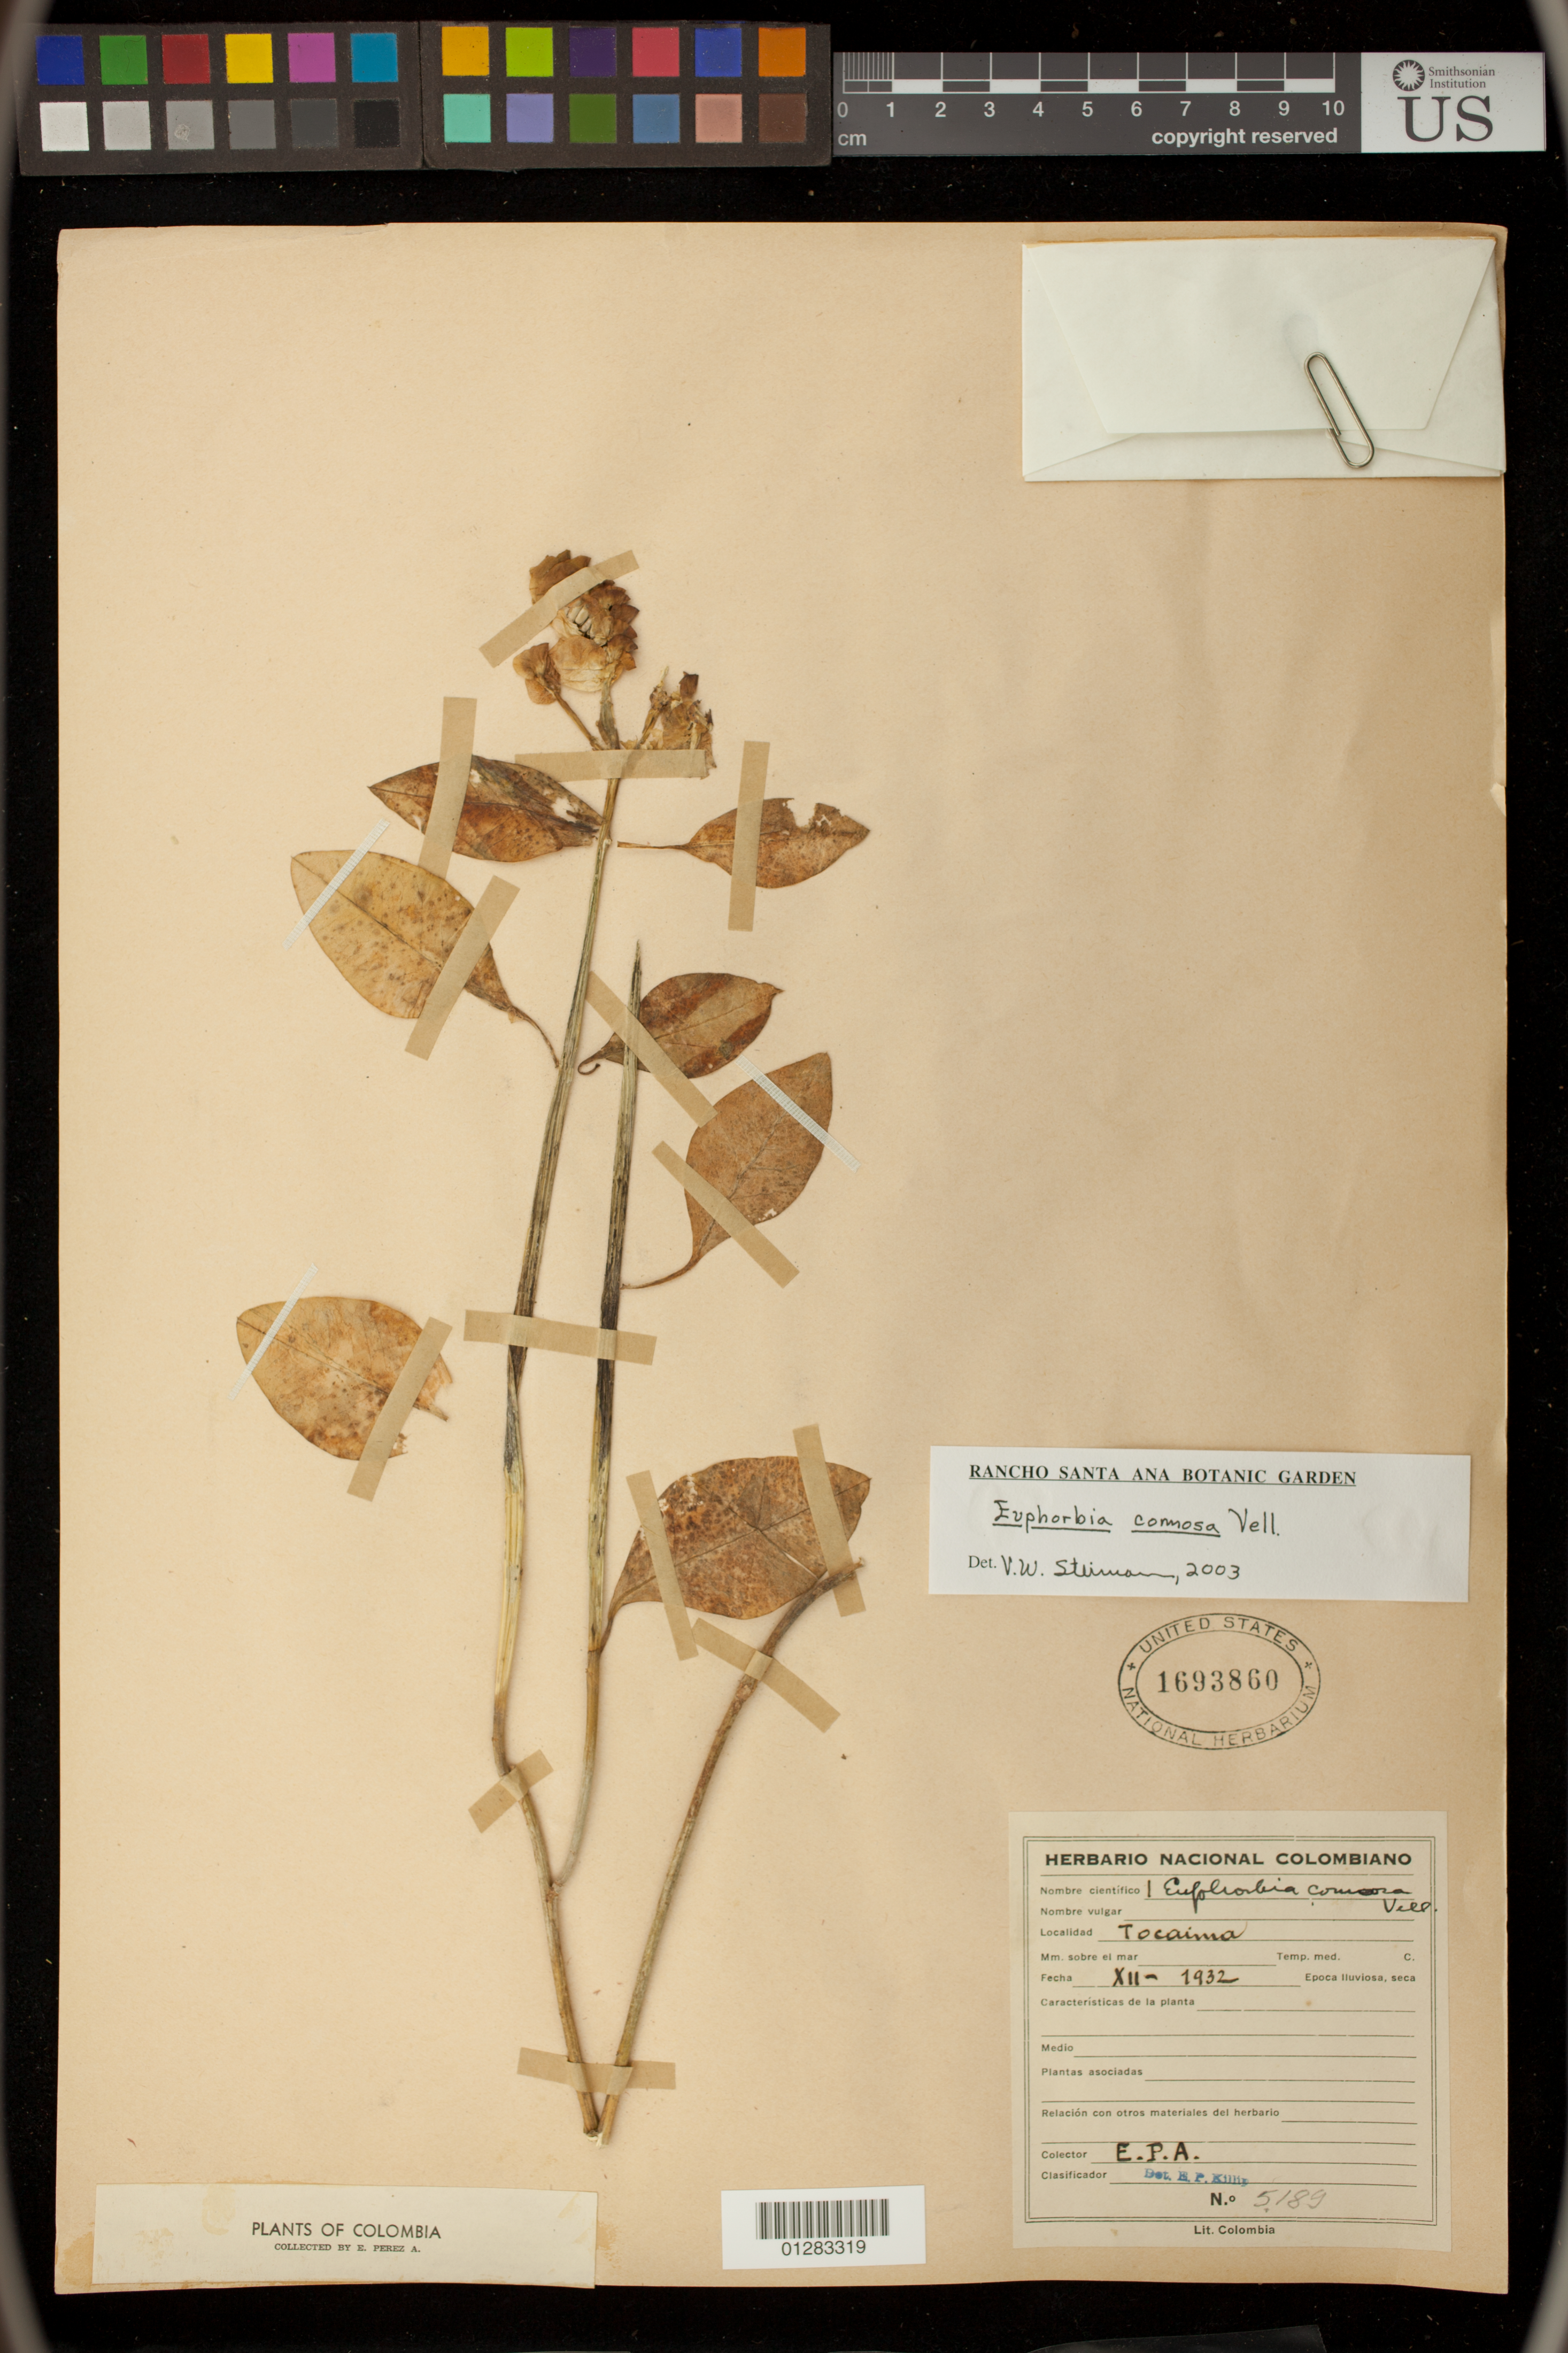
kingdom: Plantae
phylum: Tracheophyta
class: Magnoliopsida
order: Malpighiales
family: Euphorbiaceae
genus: Euphorbia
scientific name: Euphorbia cotinifolia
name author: L.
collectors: E. Pérez Arbeláez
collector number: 5189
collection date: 1932-12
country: Colombia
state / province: Cundinamarca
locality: Tocaima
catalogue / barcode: US 1693860